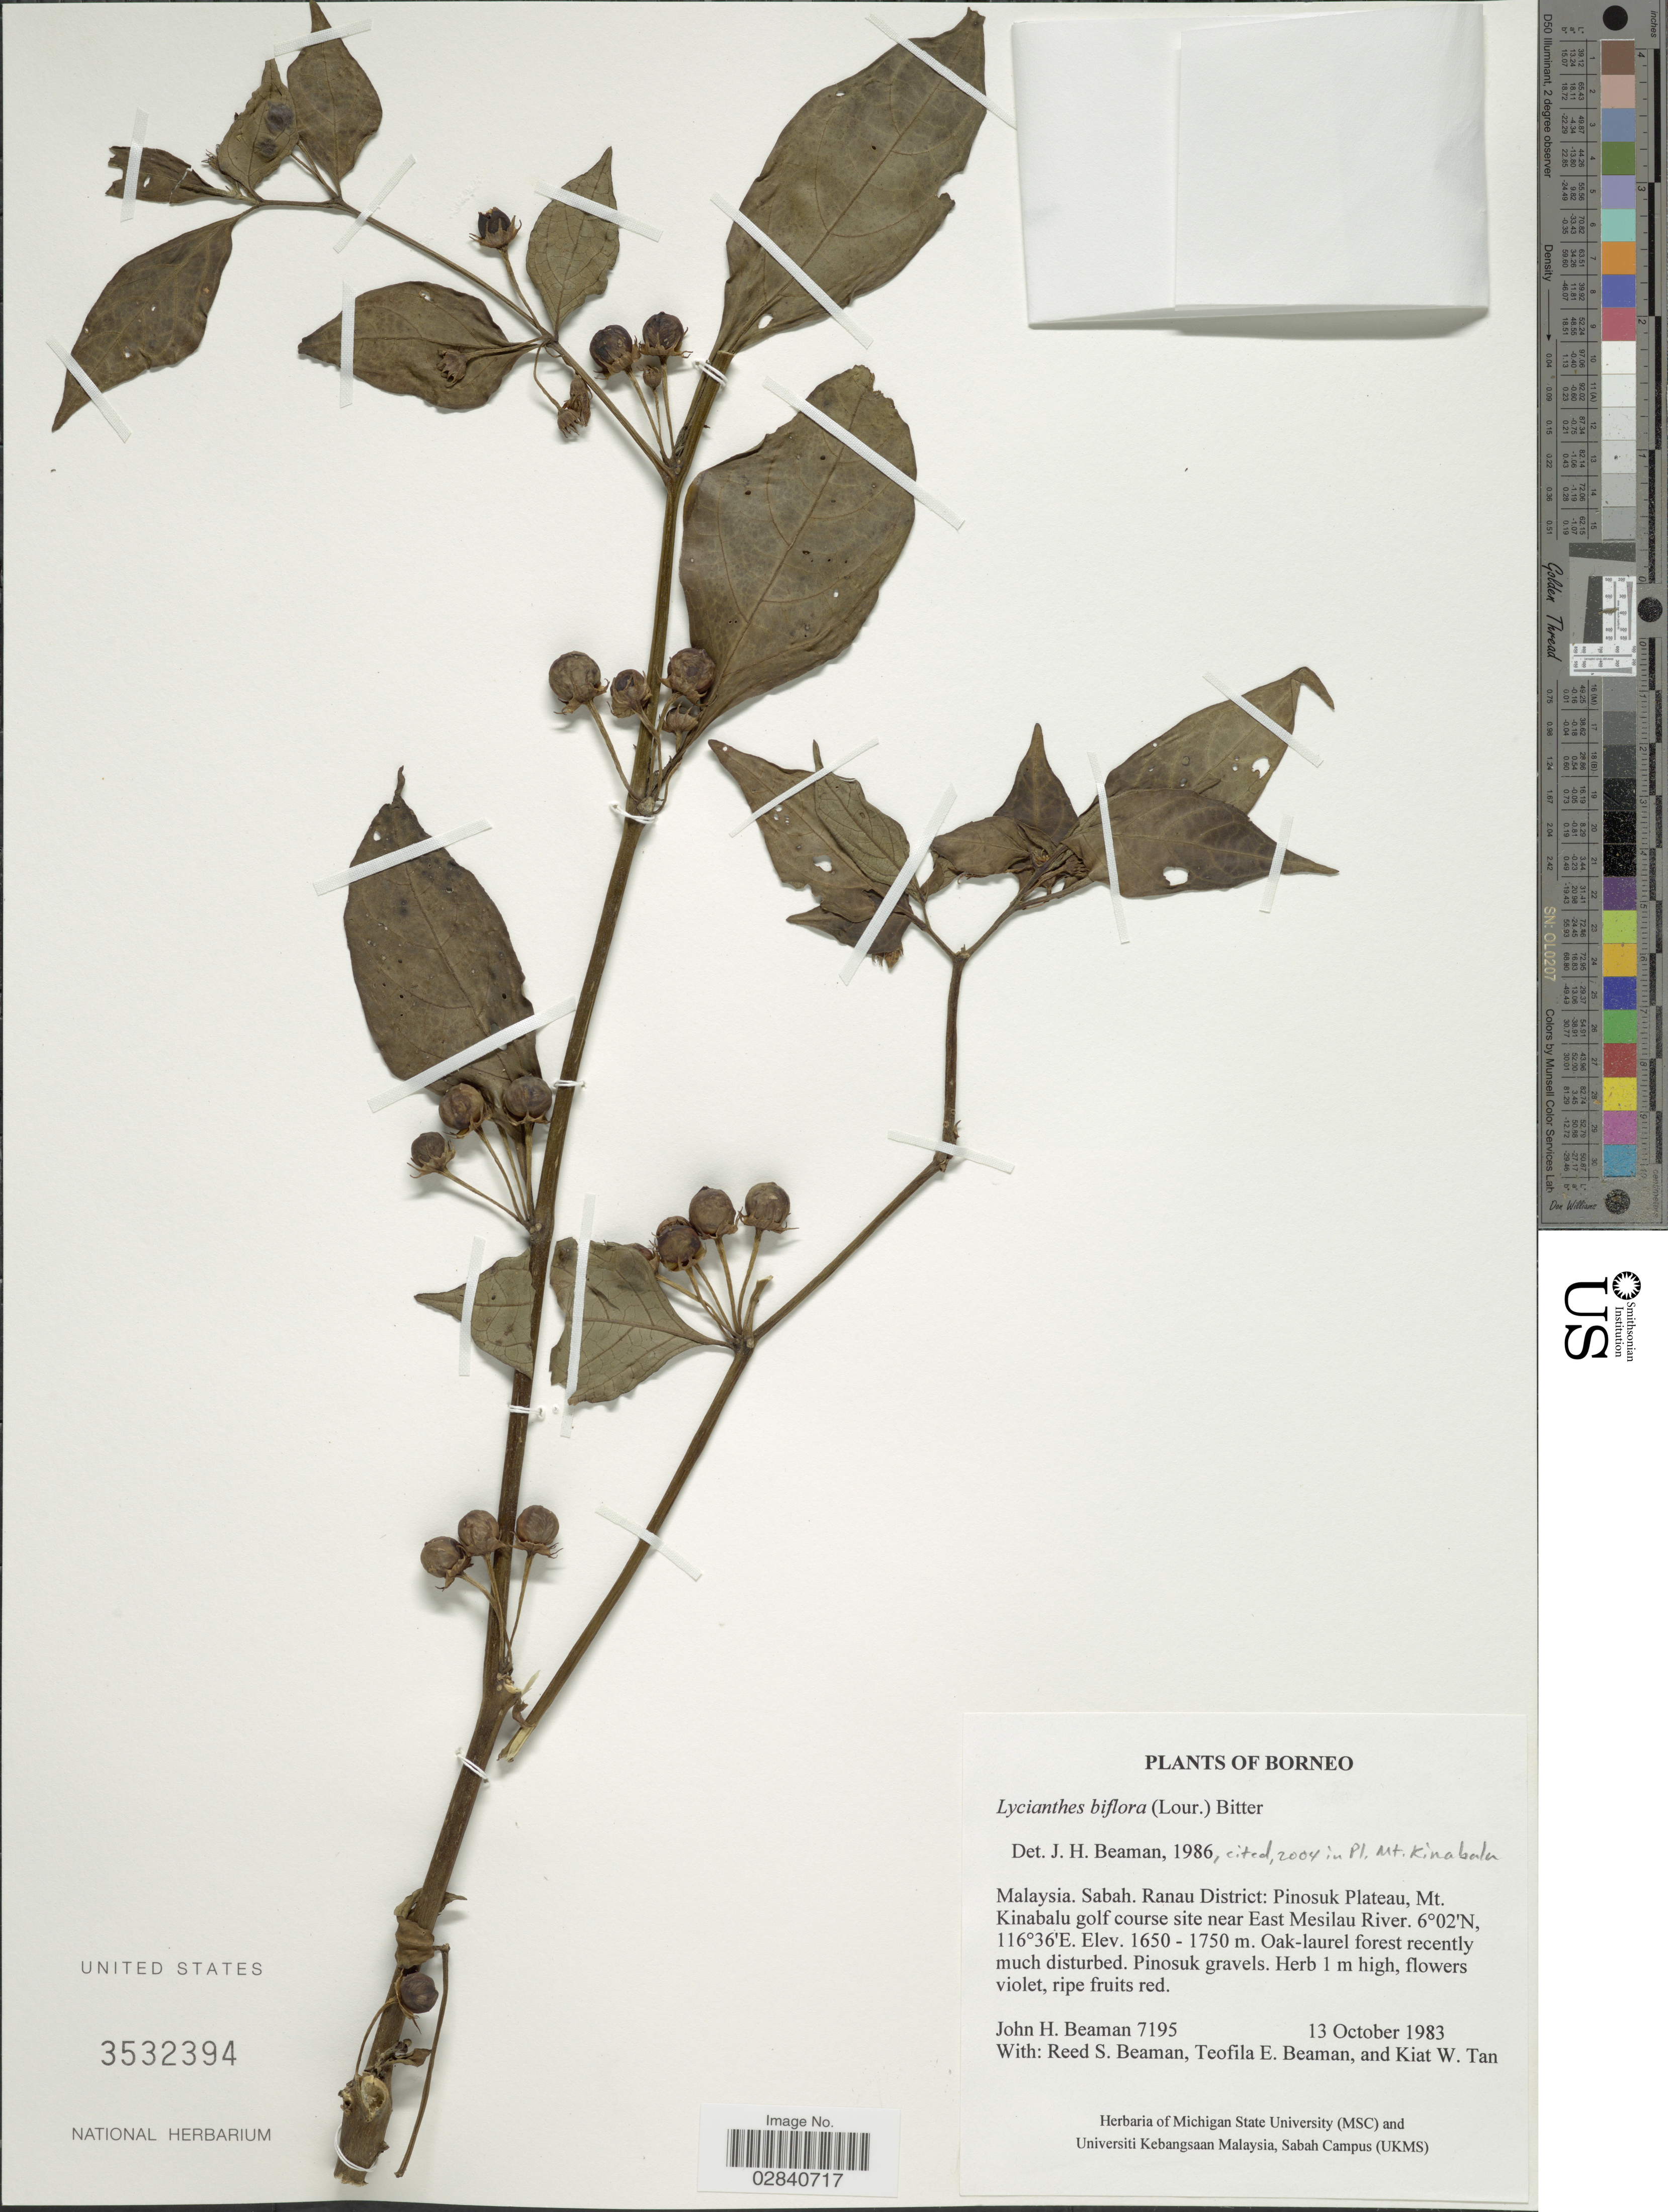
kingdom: Plantae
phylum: Tracheophyta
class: Magnoliopsida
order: Solanales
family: Solanaceae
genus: Lycianthes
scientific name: Lycianthes biflora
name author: (Lour.) Bitter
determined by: Knapp, S. D.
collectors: J. H. Beaman, R. S. Beaman, T. E. Beaman & K. Tan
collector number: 7195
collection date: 1983-10-13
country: Malaysia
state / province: Sabah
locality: Borneo. Ranau District: Pinosuk Plateau, Mt. Kinabalu golf course site near East Mesilau River.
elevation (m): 1650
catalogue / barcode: US 3532394